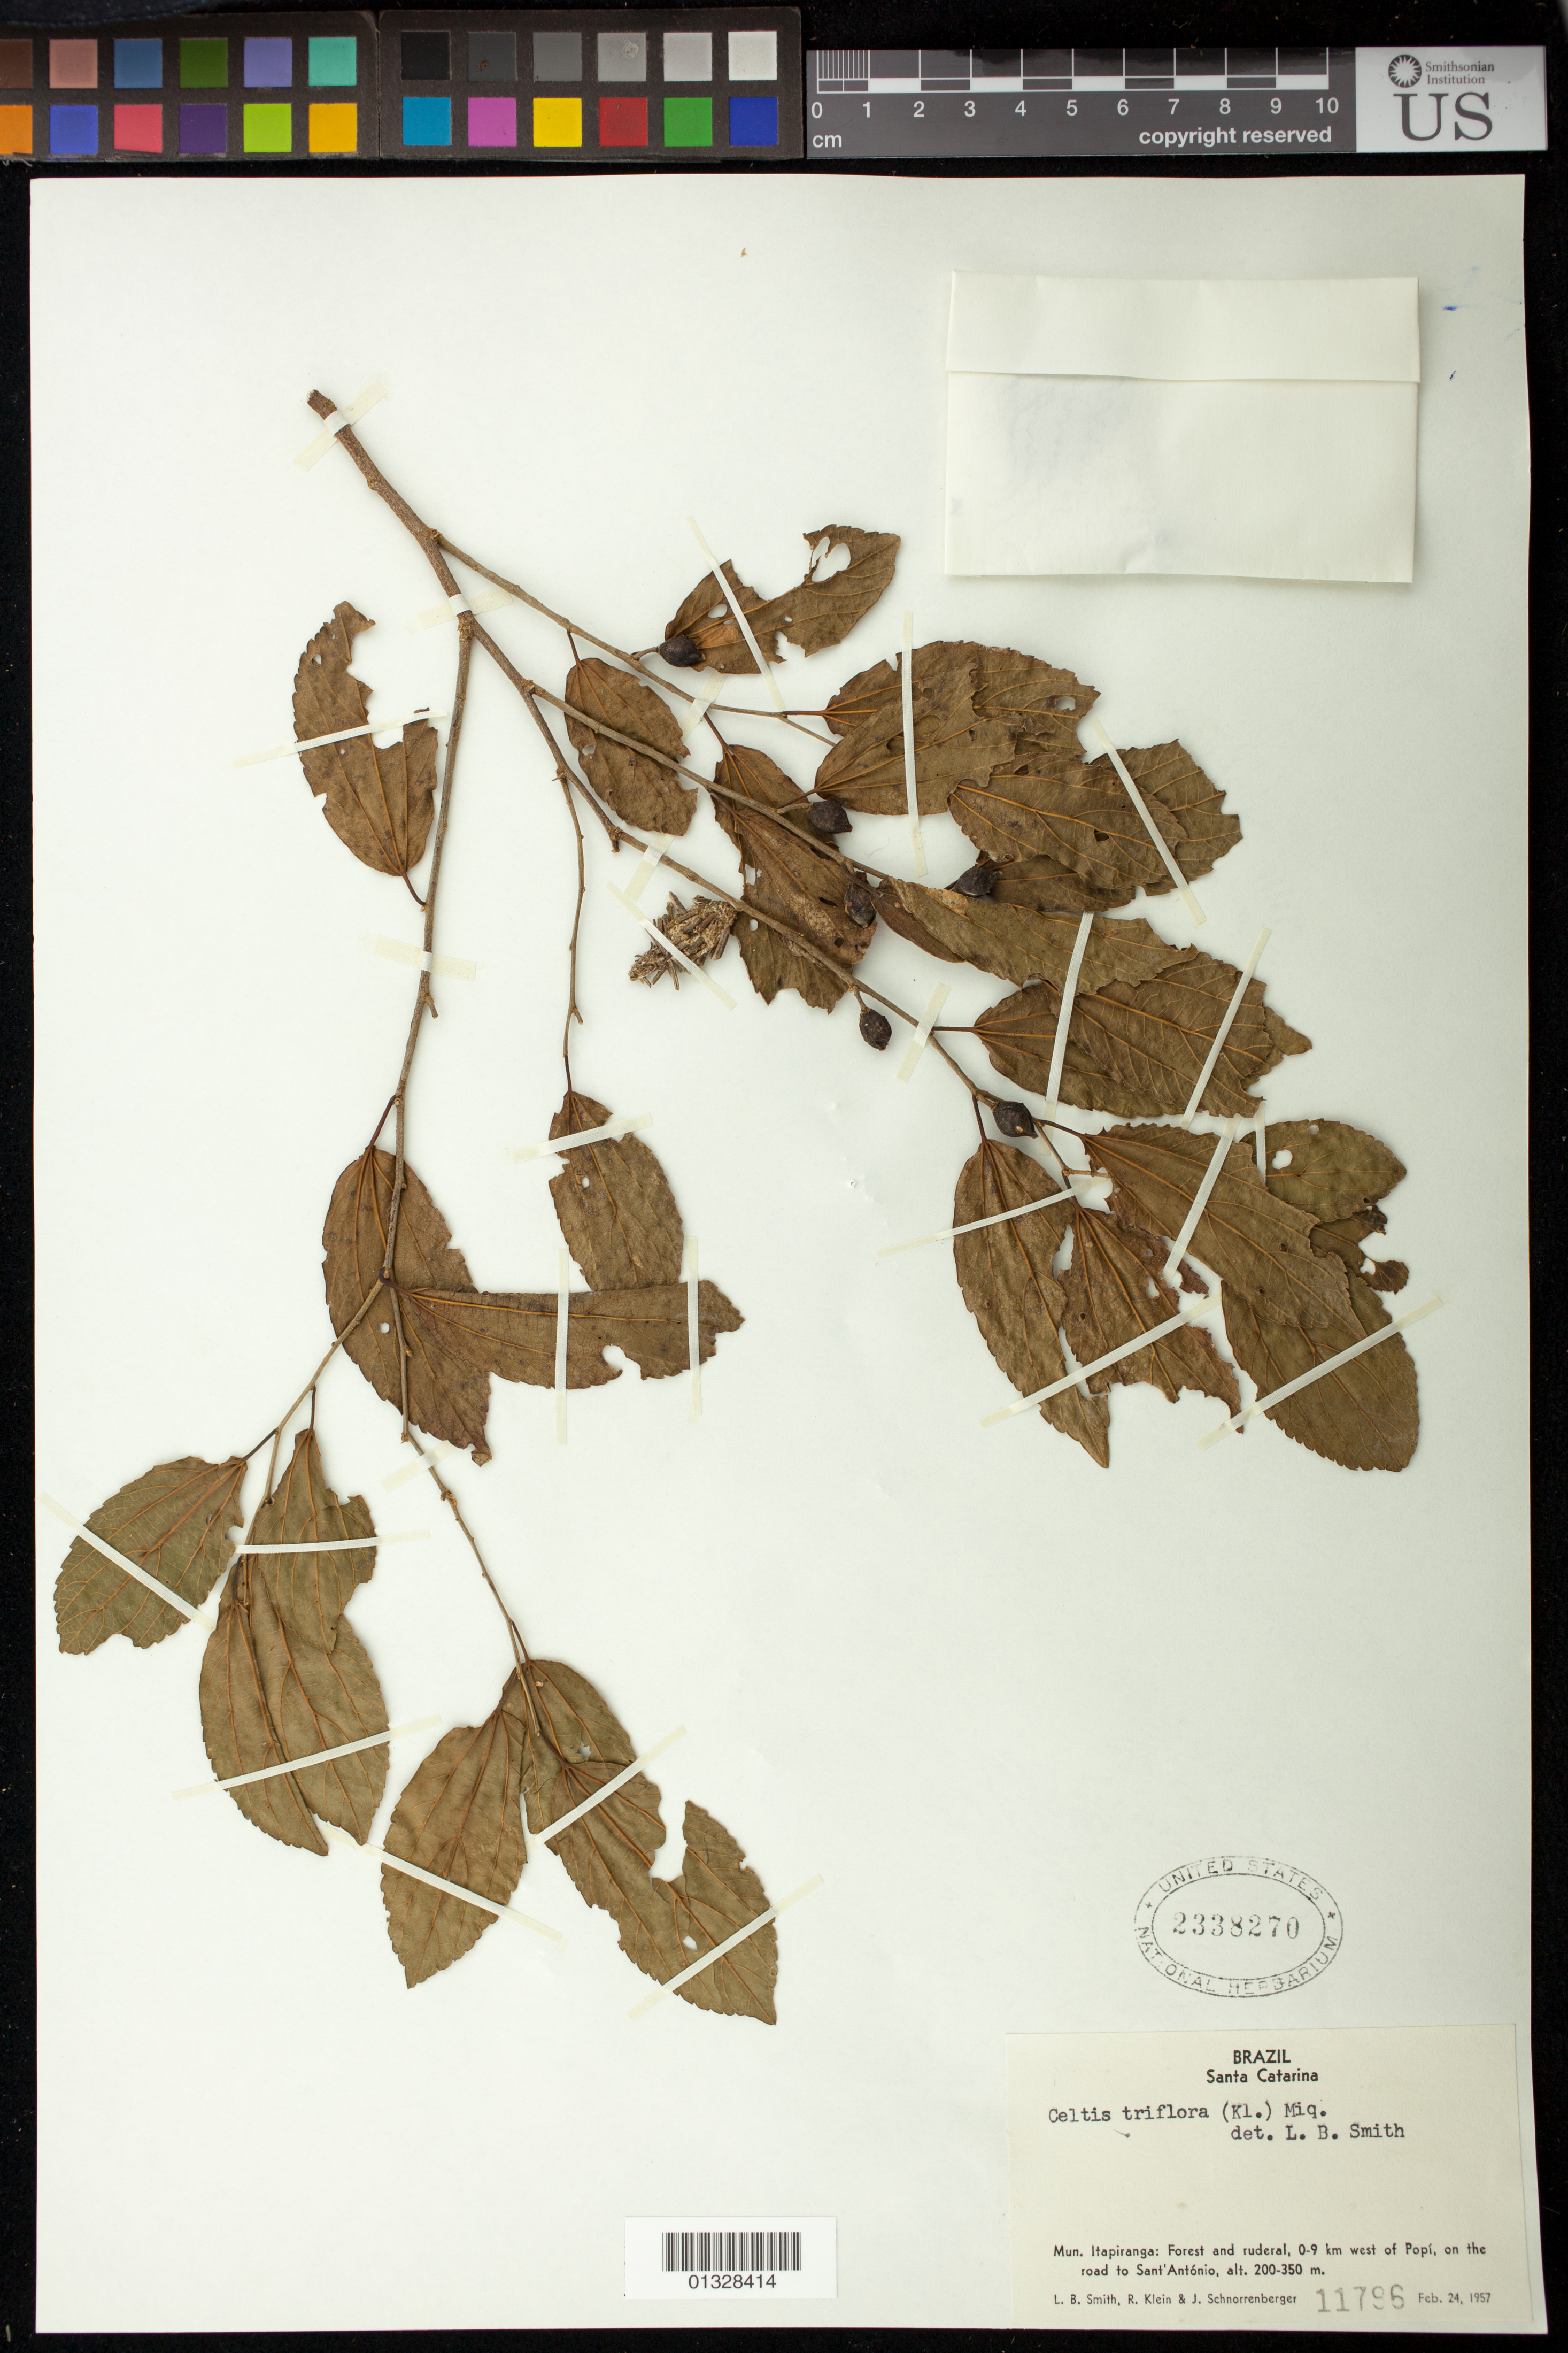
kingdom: Plantae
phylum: Tracheophyta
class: Magnoliopsida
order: Rosales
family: Cannabaceae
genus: Celtis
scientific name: Celtis triflora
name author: (Klotzsch) Ruiz ex Miq.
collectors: L. Smith, R. M. Klein & J. Schnorrenberger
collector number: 11796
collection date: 1957-02-24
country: Brazil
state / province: Santa Catarina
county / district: Itapiranga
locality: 0-9km west of Popí, on the road to Sant´Antonio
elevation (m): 200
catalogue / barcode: US 2338270